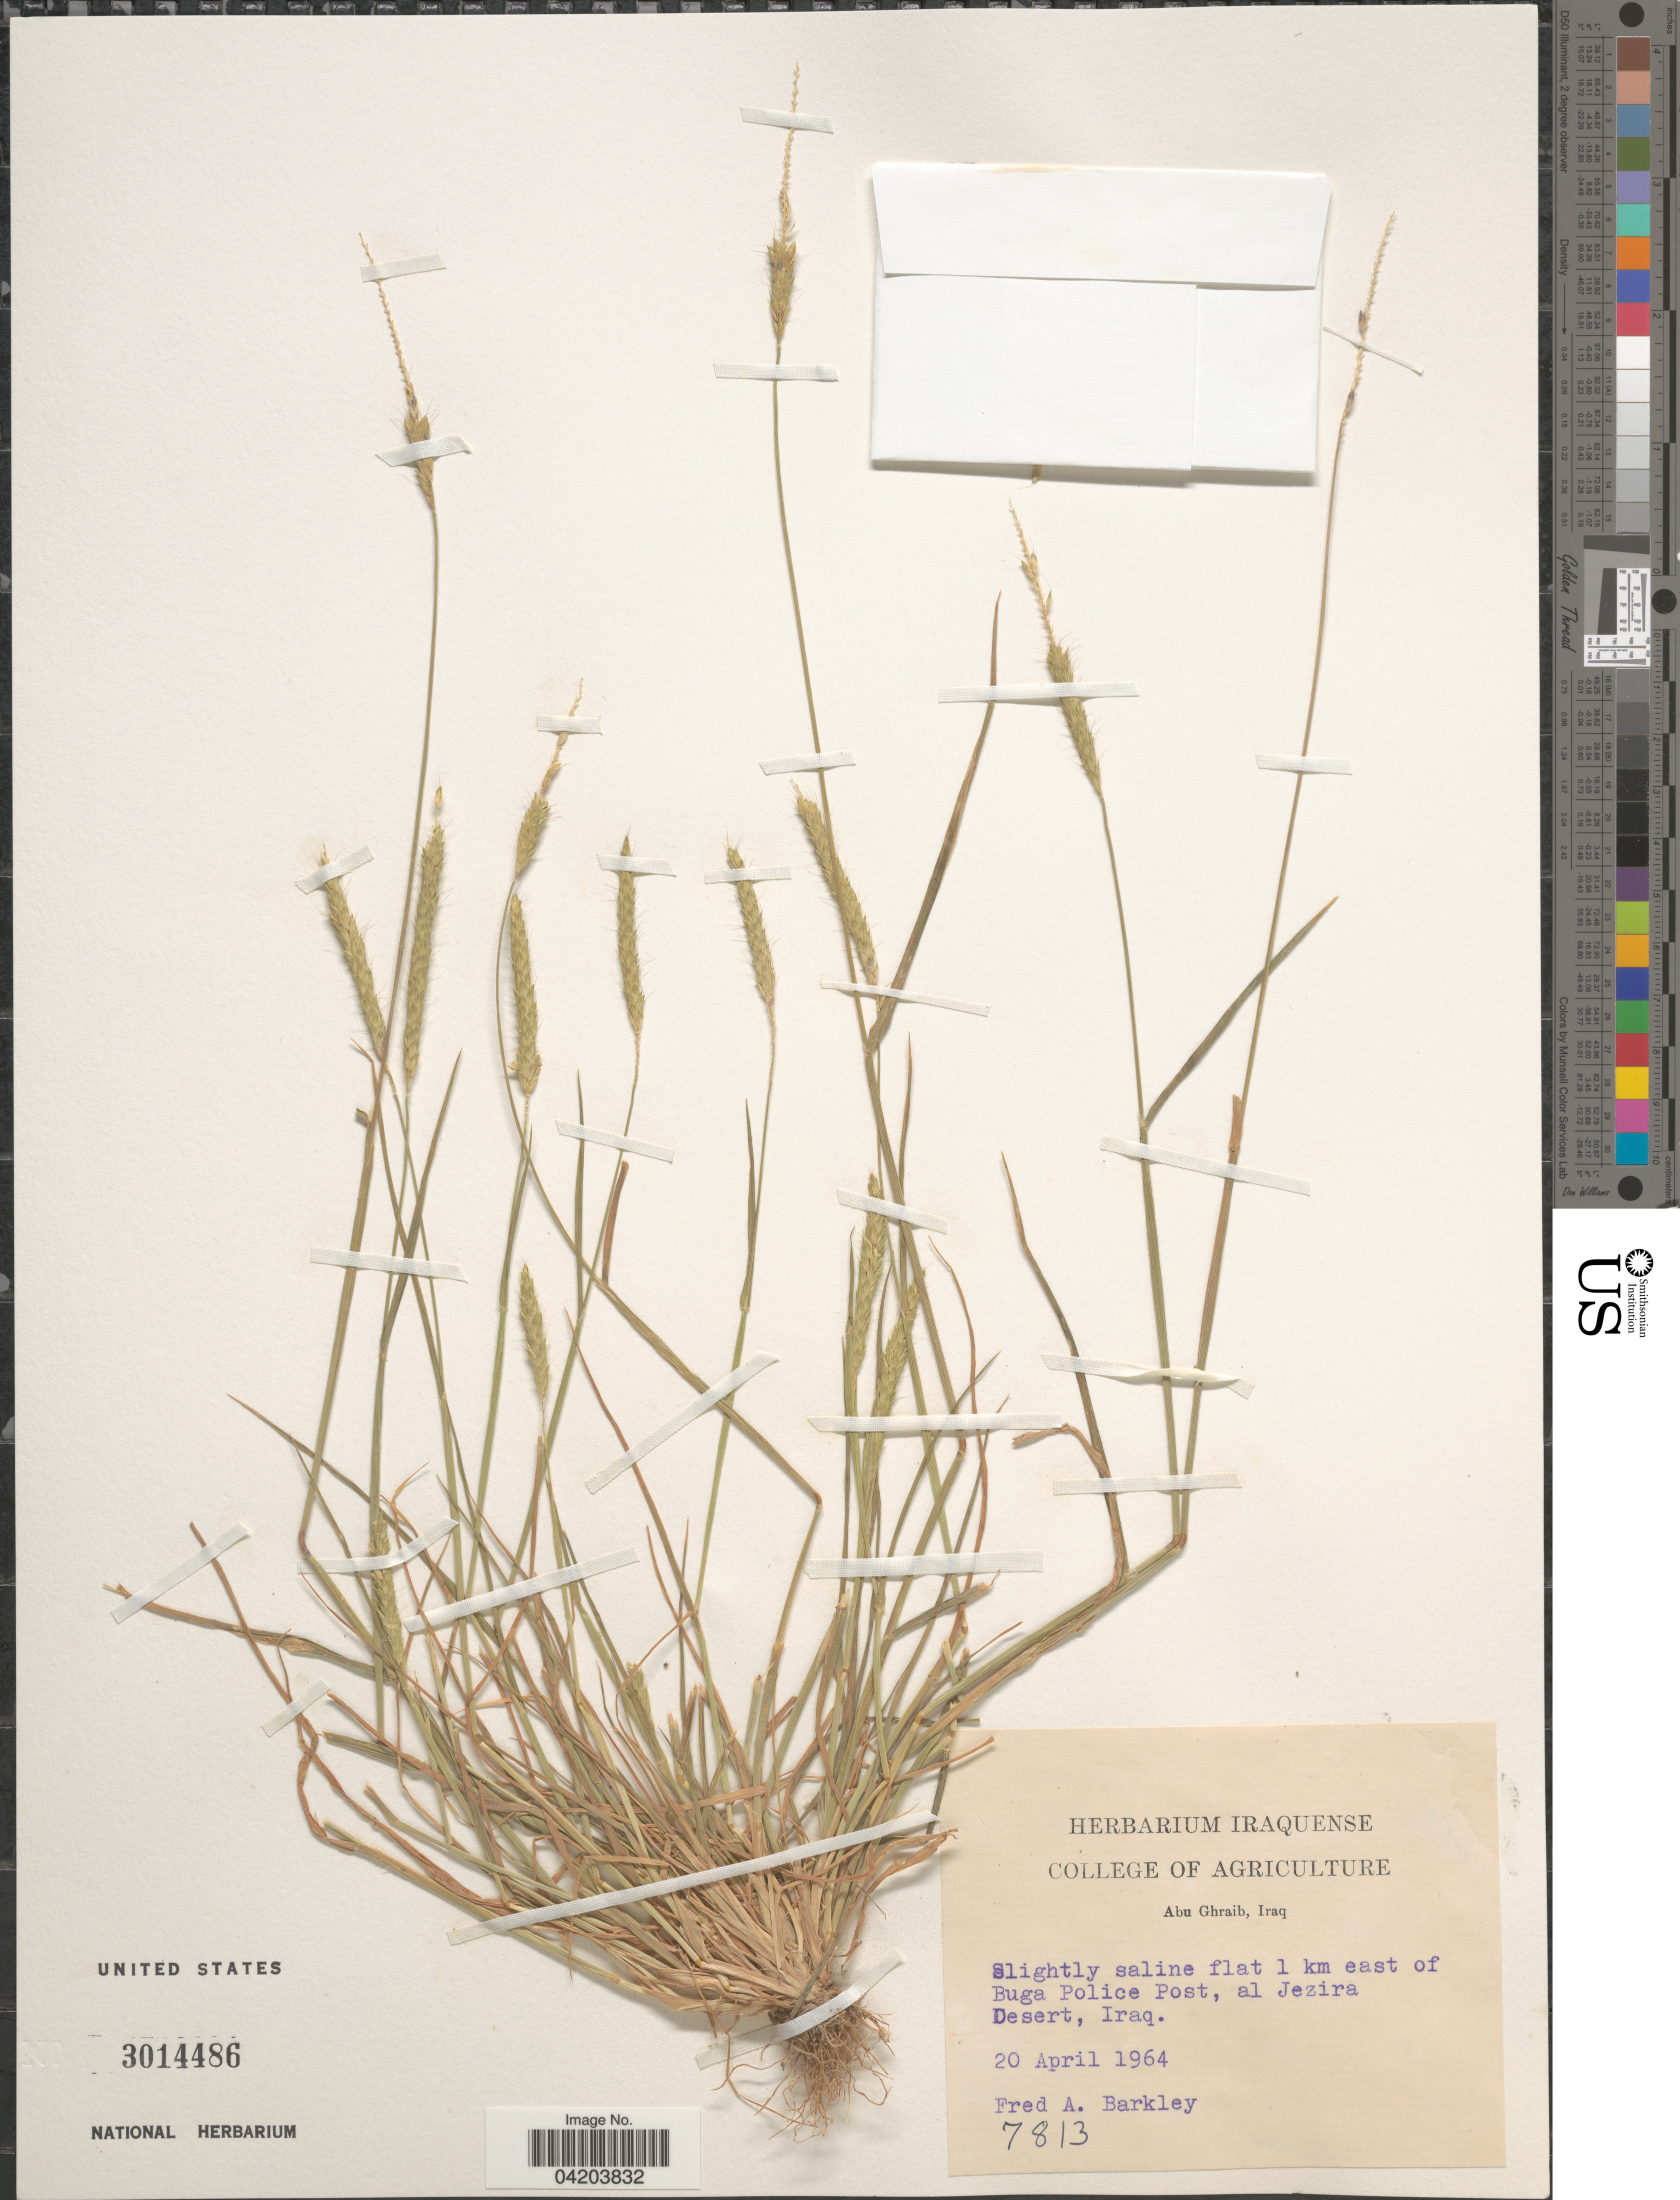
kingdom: Plantae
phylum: Tracheophyta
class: Liliopsida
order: Poales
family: Poaceae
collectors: F. A. Barkley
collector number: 7813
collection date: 1964-04-20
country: Iraq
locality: Slightly saline flat 1 km east of Buga Police Post, al Jezira Desert.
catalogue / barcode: US 3014486